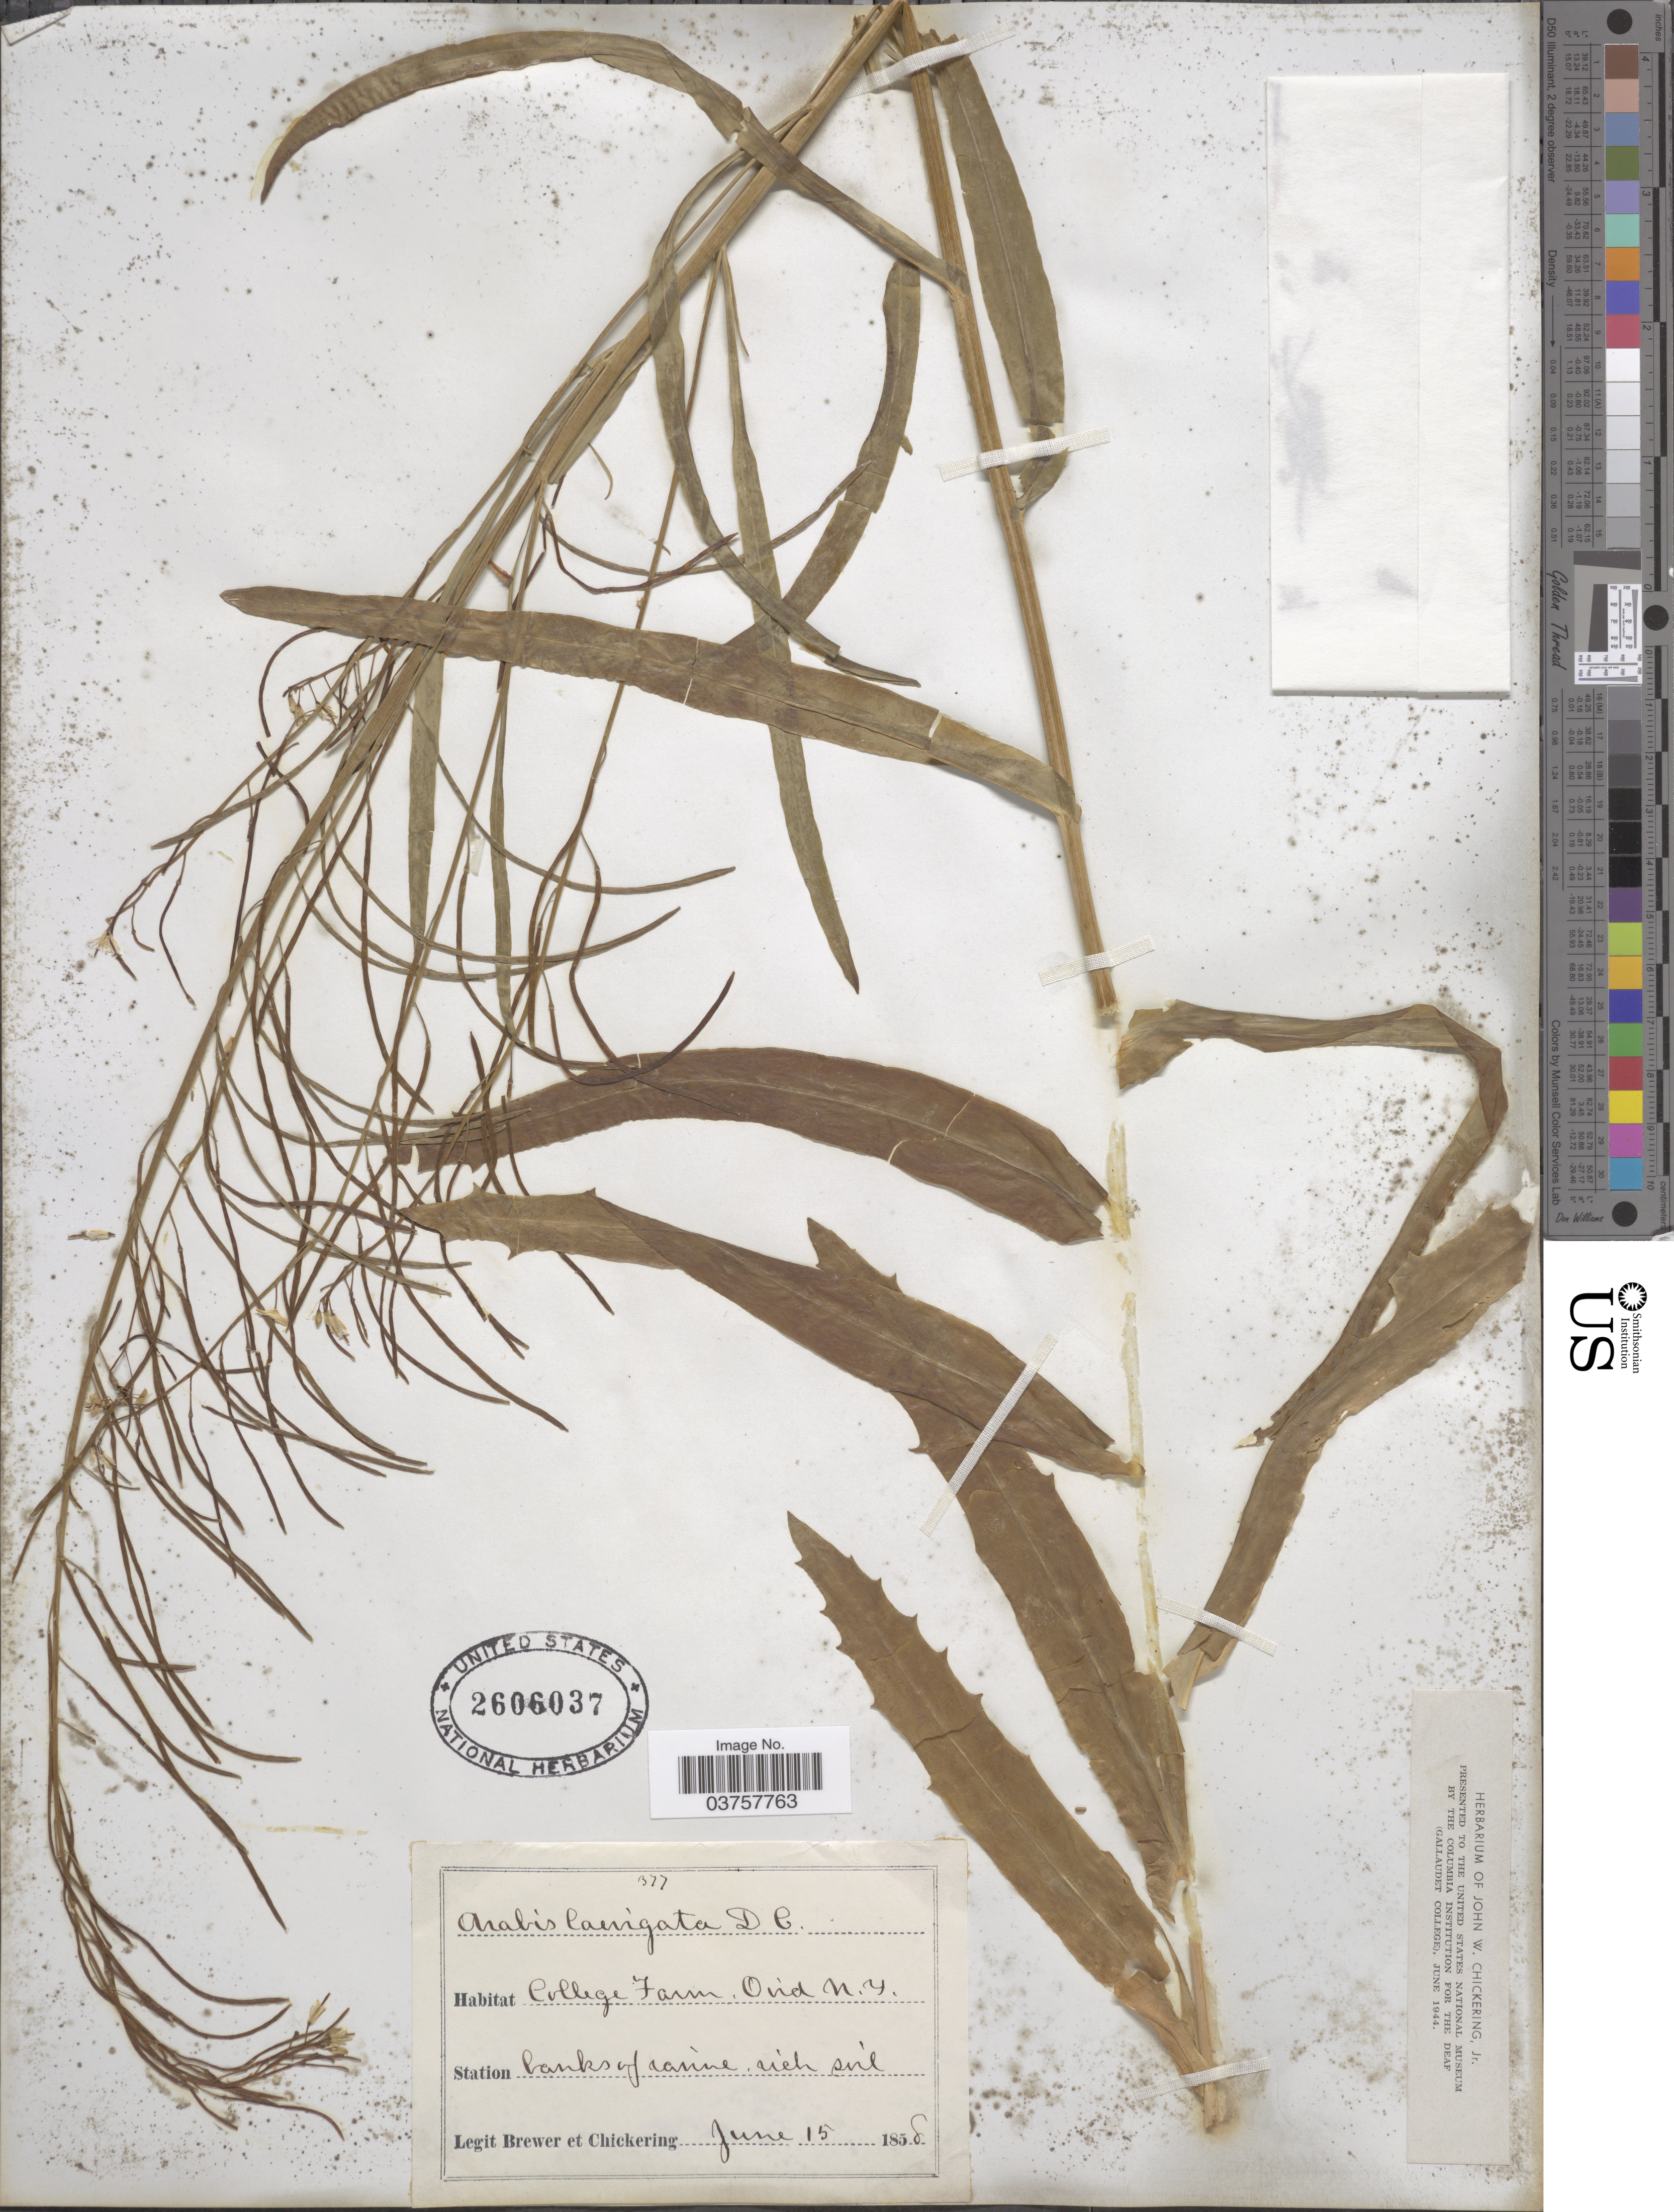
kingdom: Plantae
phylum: Tracheophyta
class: Magnoliopsida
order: Brassicales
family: Brassicaceae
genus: Arabis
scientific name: Arabis laevigata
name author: (Muhl. ex Willd.) Poir.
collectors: -. Brewer & J. Chickering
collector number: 377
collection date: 1858-06-15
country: United States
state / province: New York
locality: College Farm, Ovid.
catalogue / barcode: US 2606037